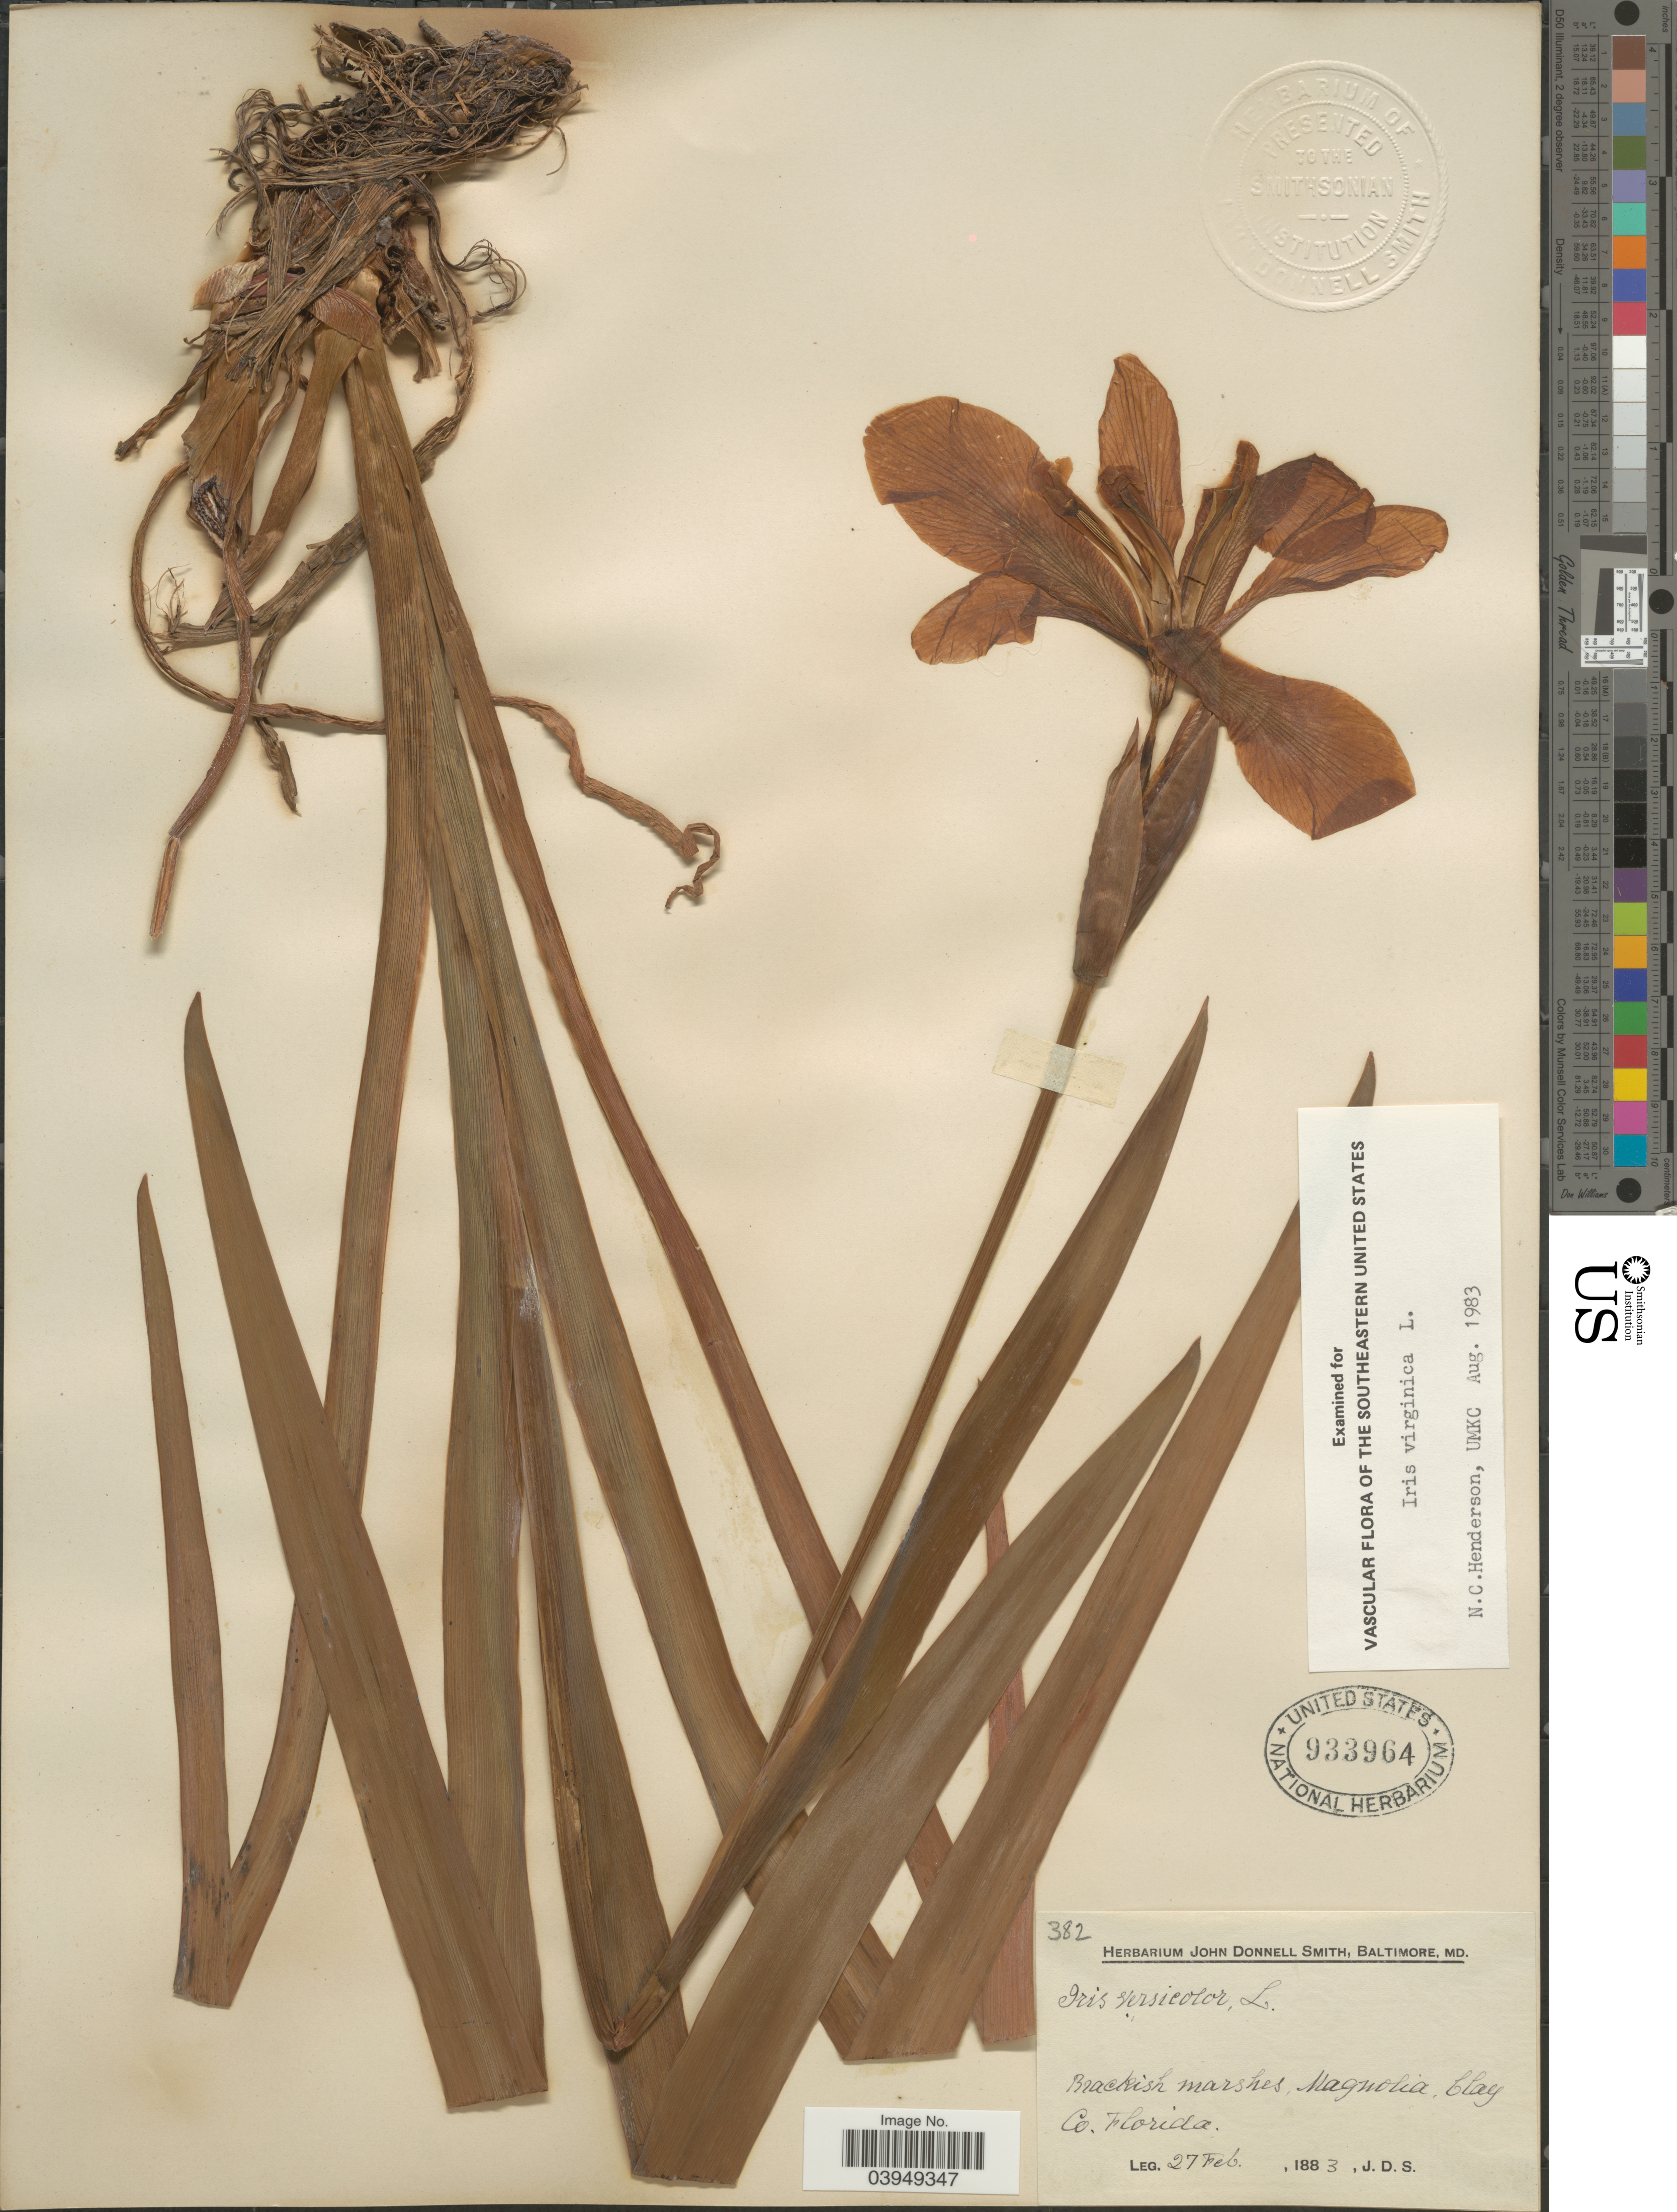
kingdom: Plantae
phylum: Tracheophyta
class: Liliopsida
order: Asparagales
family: Iridaceae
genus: Iris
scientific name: Iris virginica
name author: L.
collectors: J. Donnell Smith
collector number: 382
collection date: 1883-02-27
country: United States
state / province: Florida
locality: Brackish marshes, Magnolia, Clay Co.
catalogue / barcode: US 933964